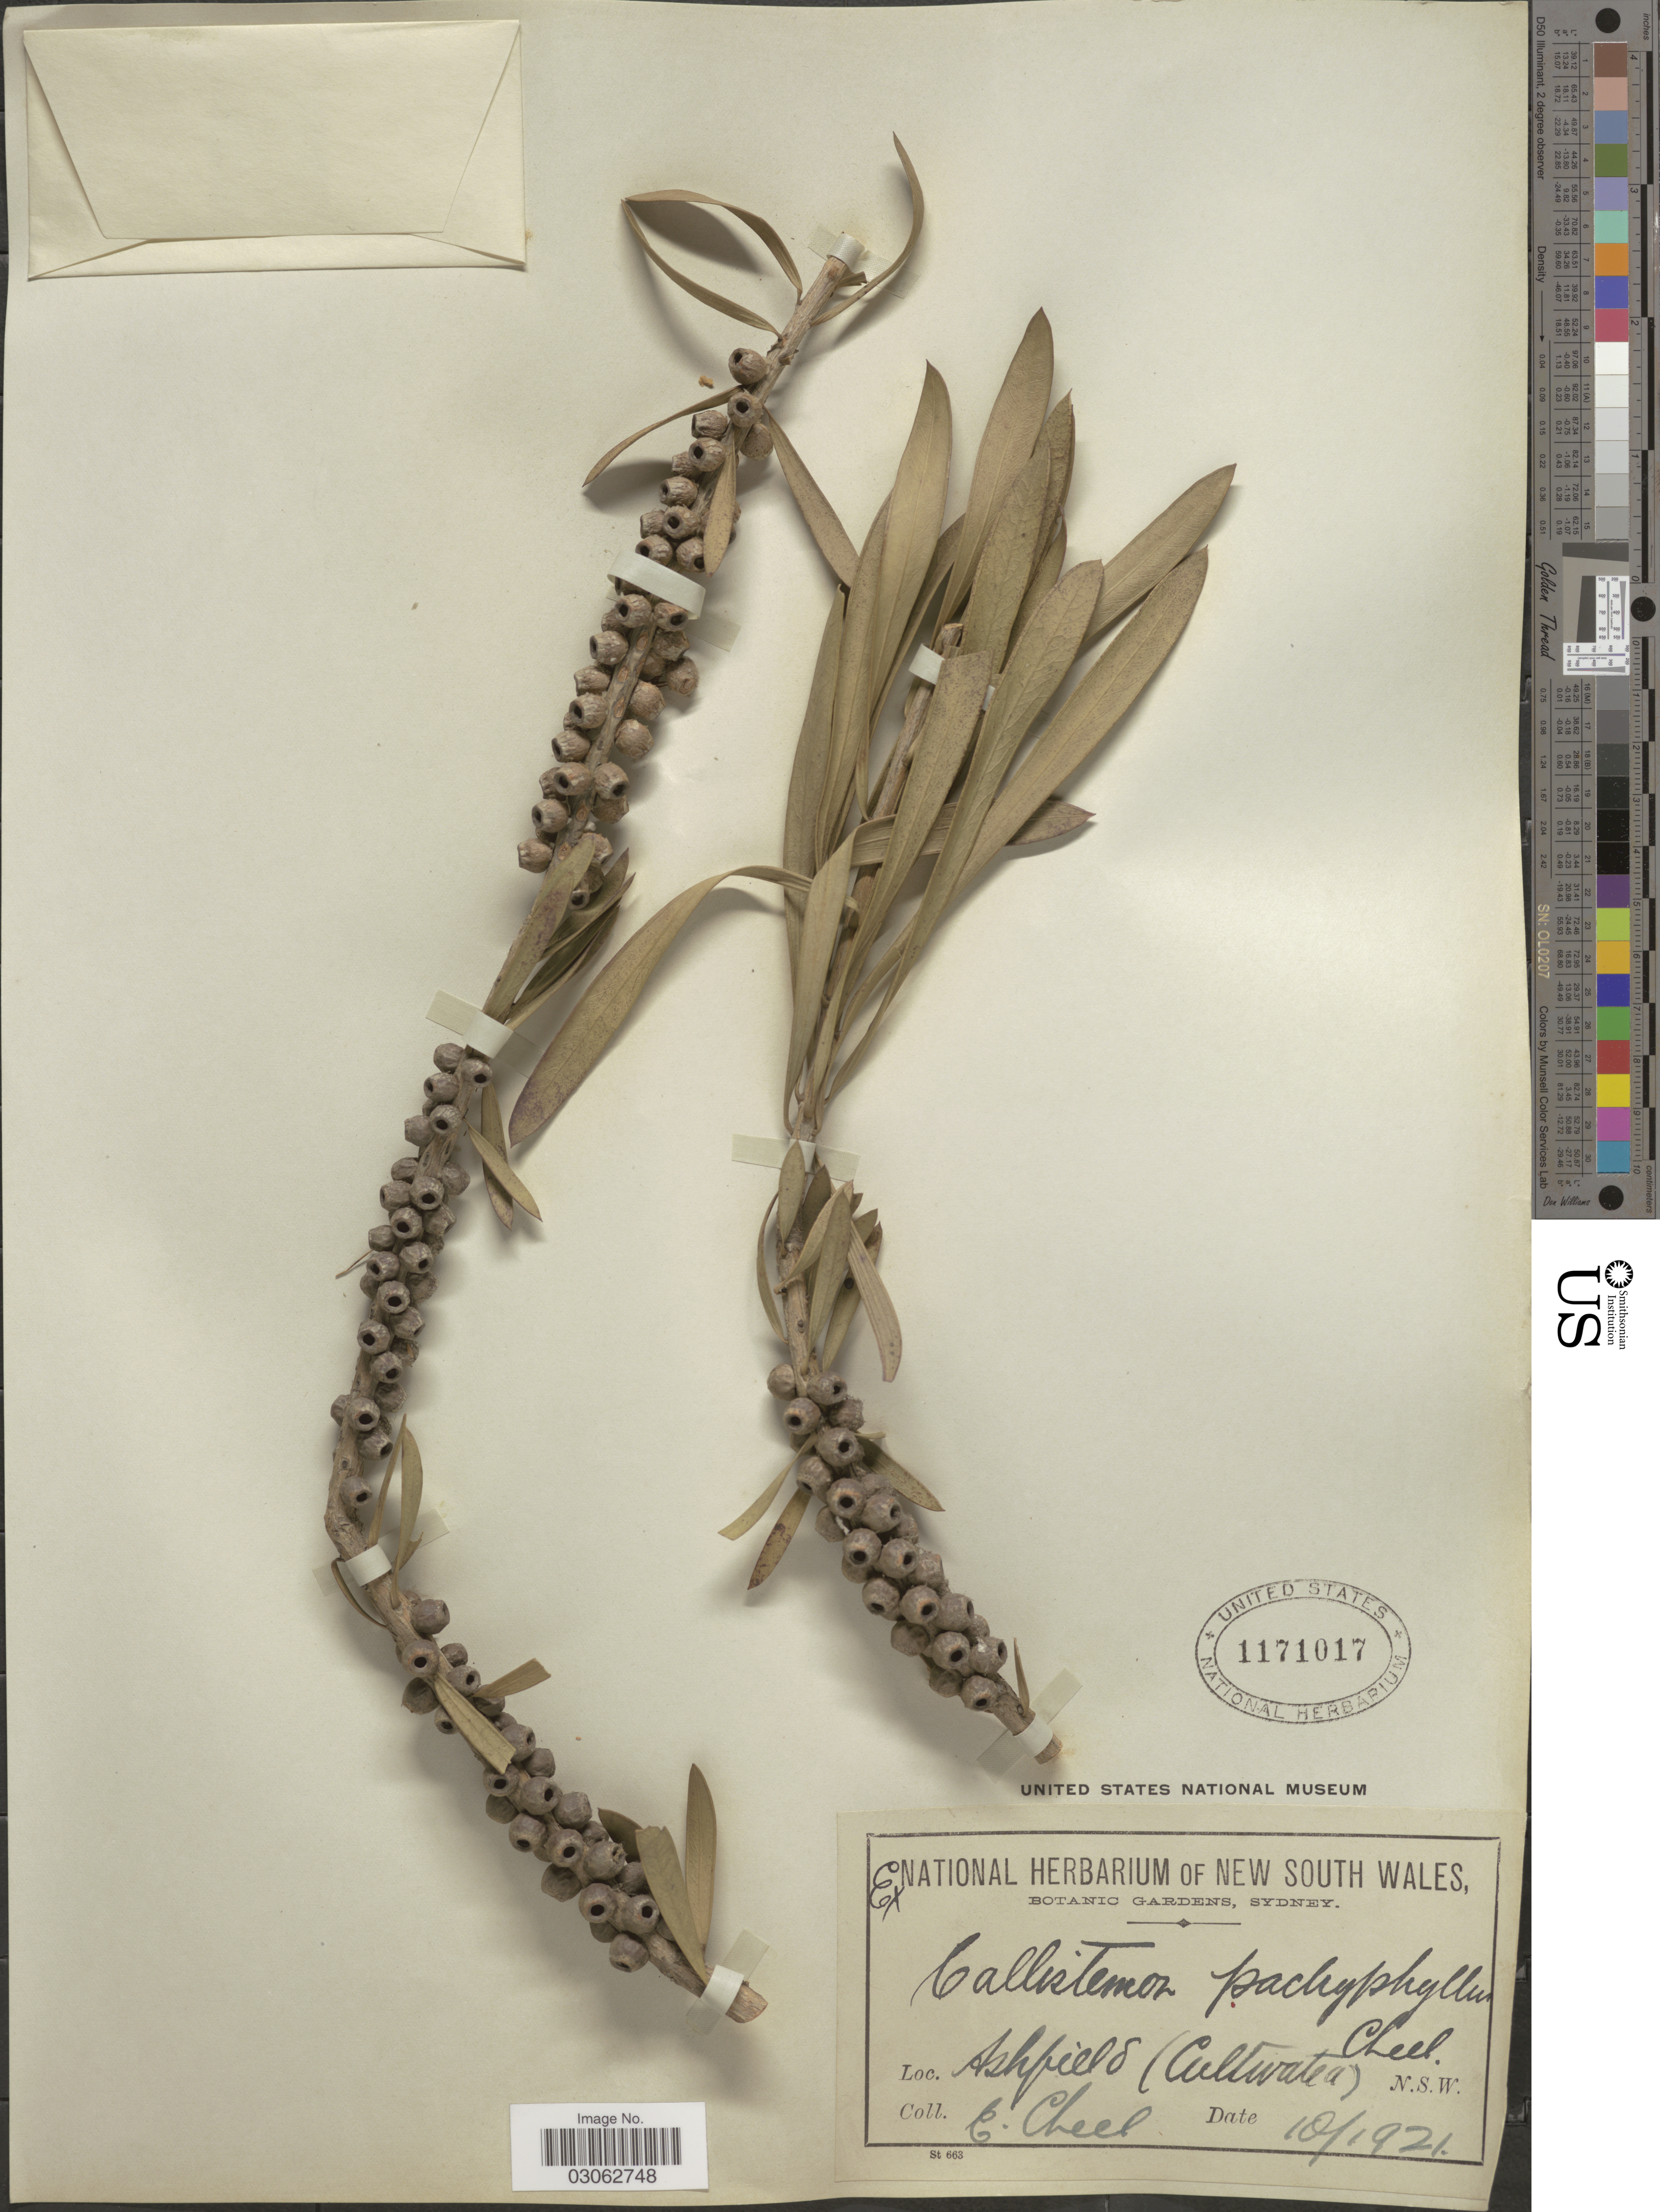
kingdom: Plantae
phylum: Tracheophyta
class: Magnoliopsida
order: Myrtales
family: Myrtaceae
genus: Callistemon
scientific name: Callistemon pachyphyllus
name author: Cheel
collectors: E. Cheel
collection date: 1921-10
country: Australia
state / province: New South Wales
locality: Ashfield. N.S.W.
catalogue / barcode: US 1171017